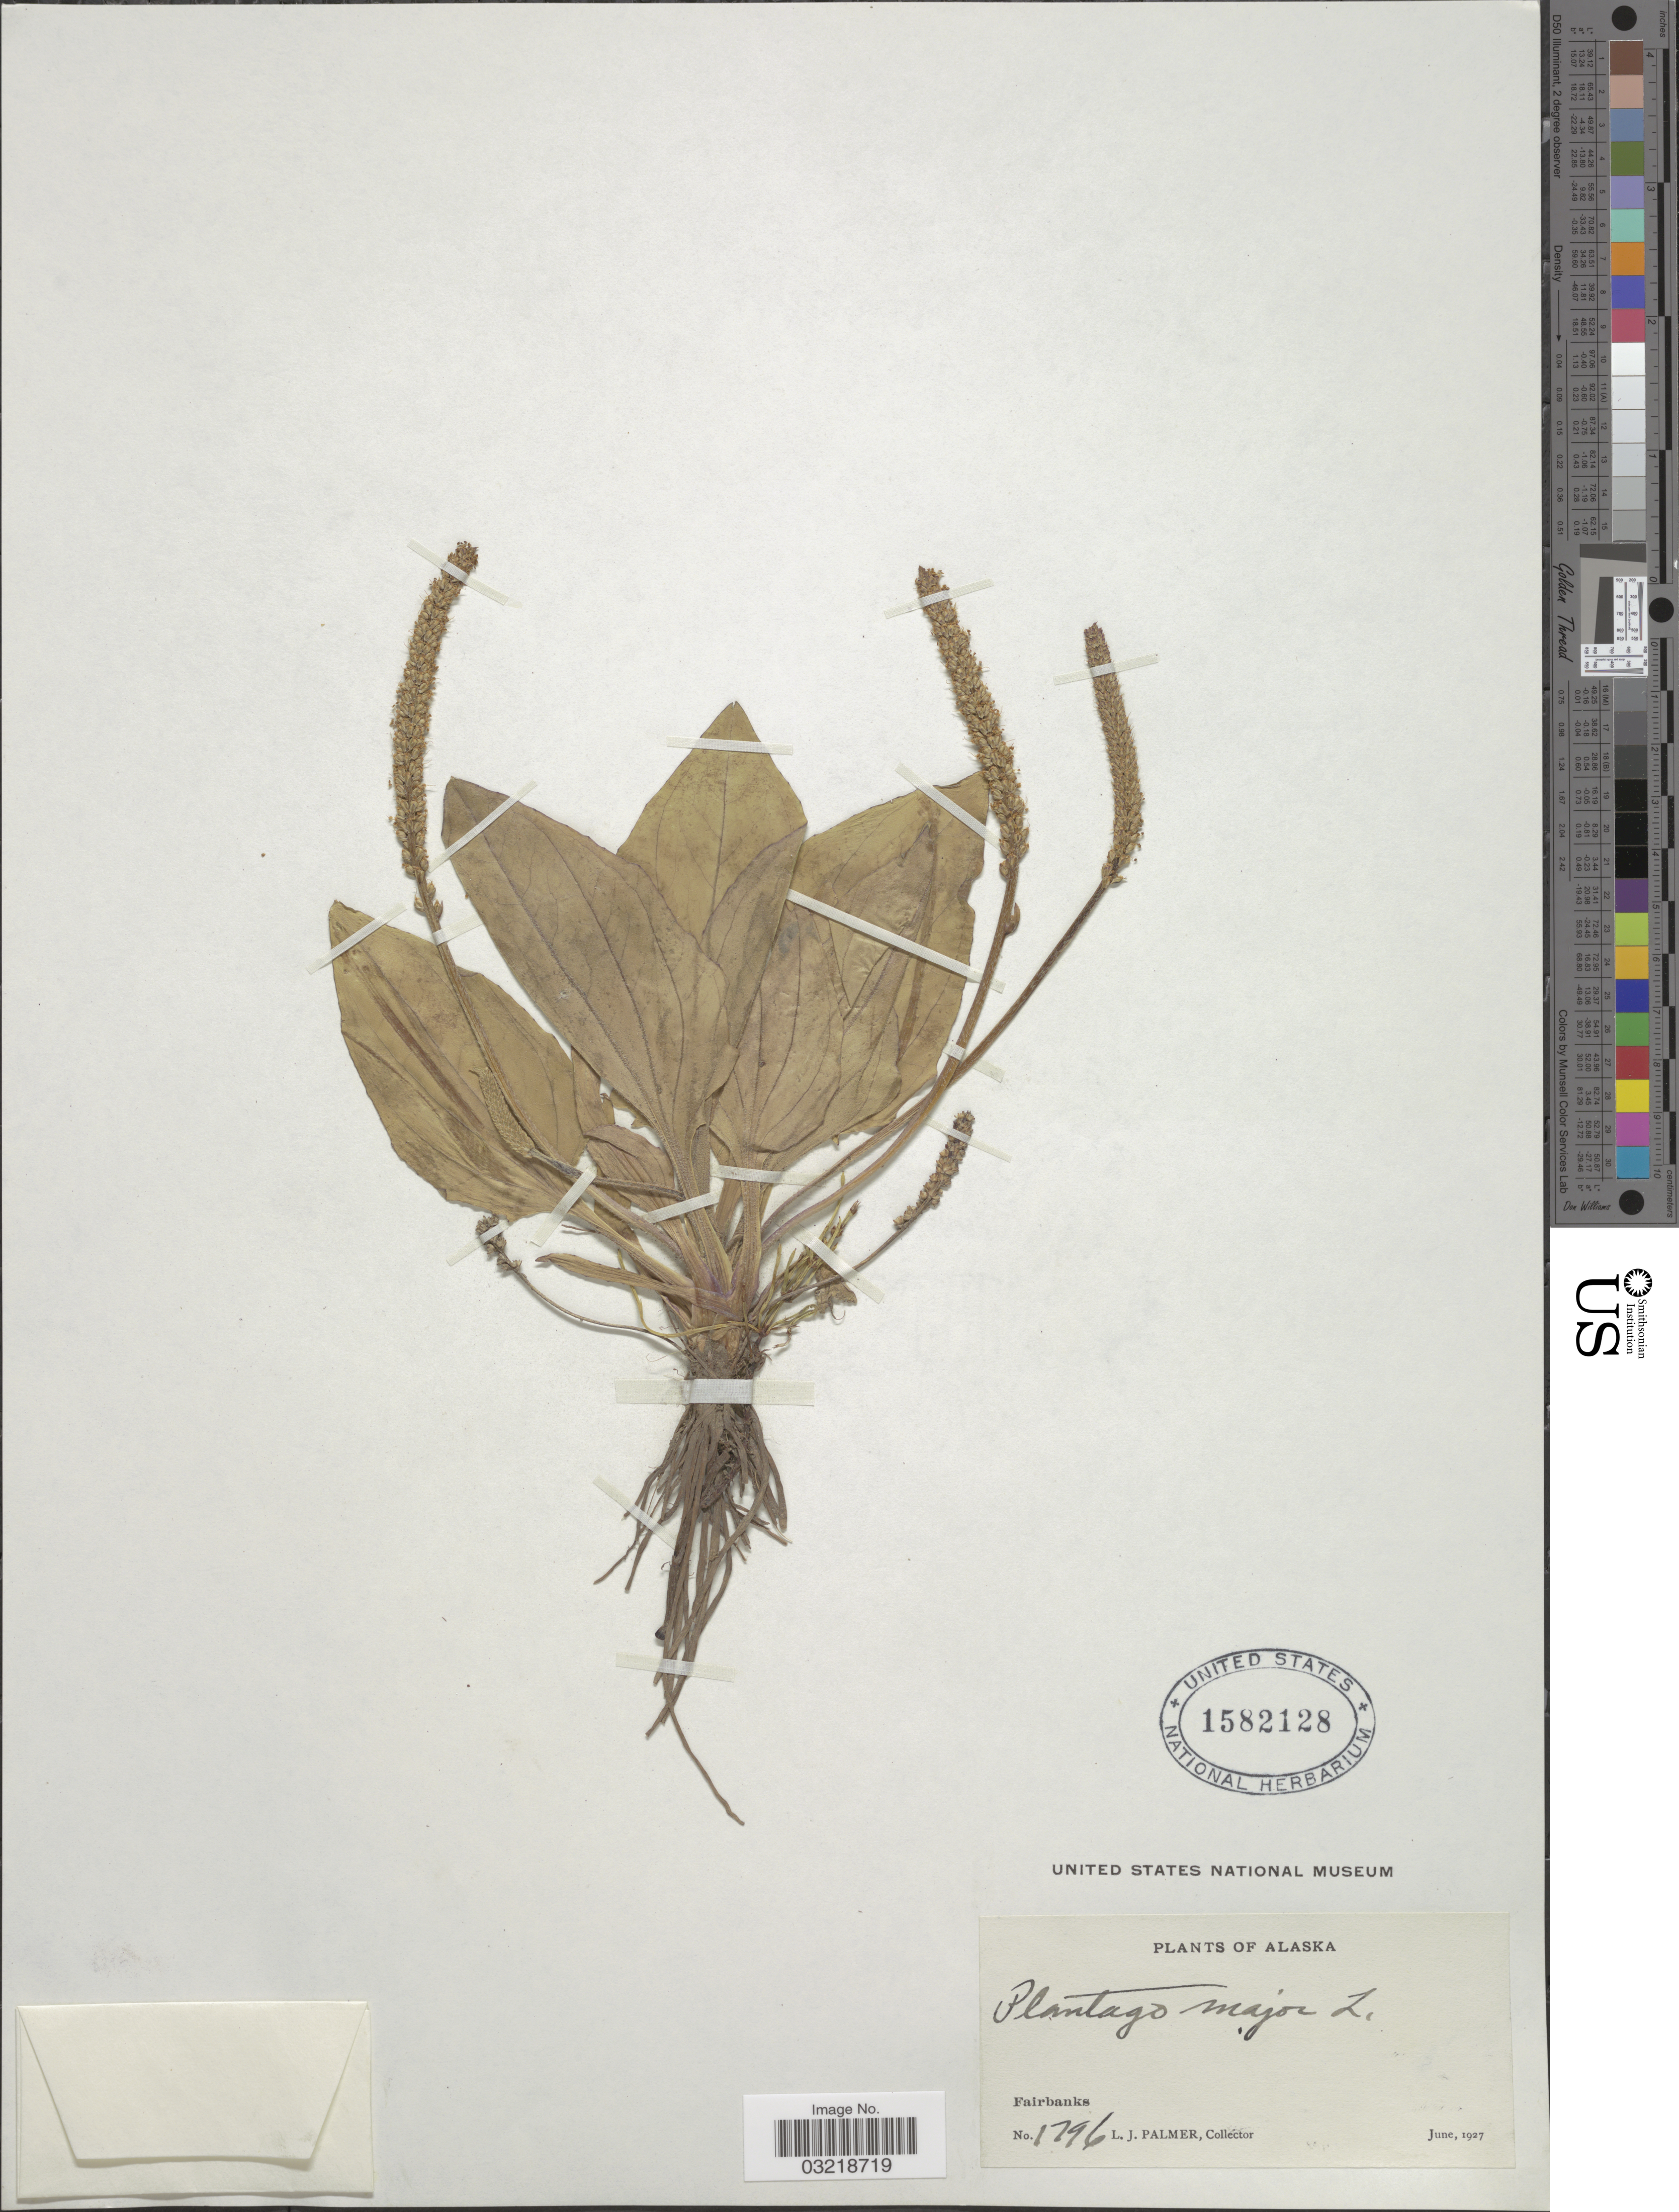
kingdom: Plantae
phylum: Tracheophyta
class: Magnoliopsida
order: Lamiales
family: Plantaginaceae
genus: Plantago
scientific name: Plantago major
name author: L.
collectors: L. J. Palmer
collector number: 1796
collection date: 1927-06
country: United States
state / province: Alaska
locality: Fairbanks.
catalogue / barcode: US 1582128